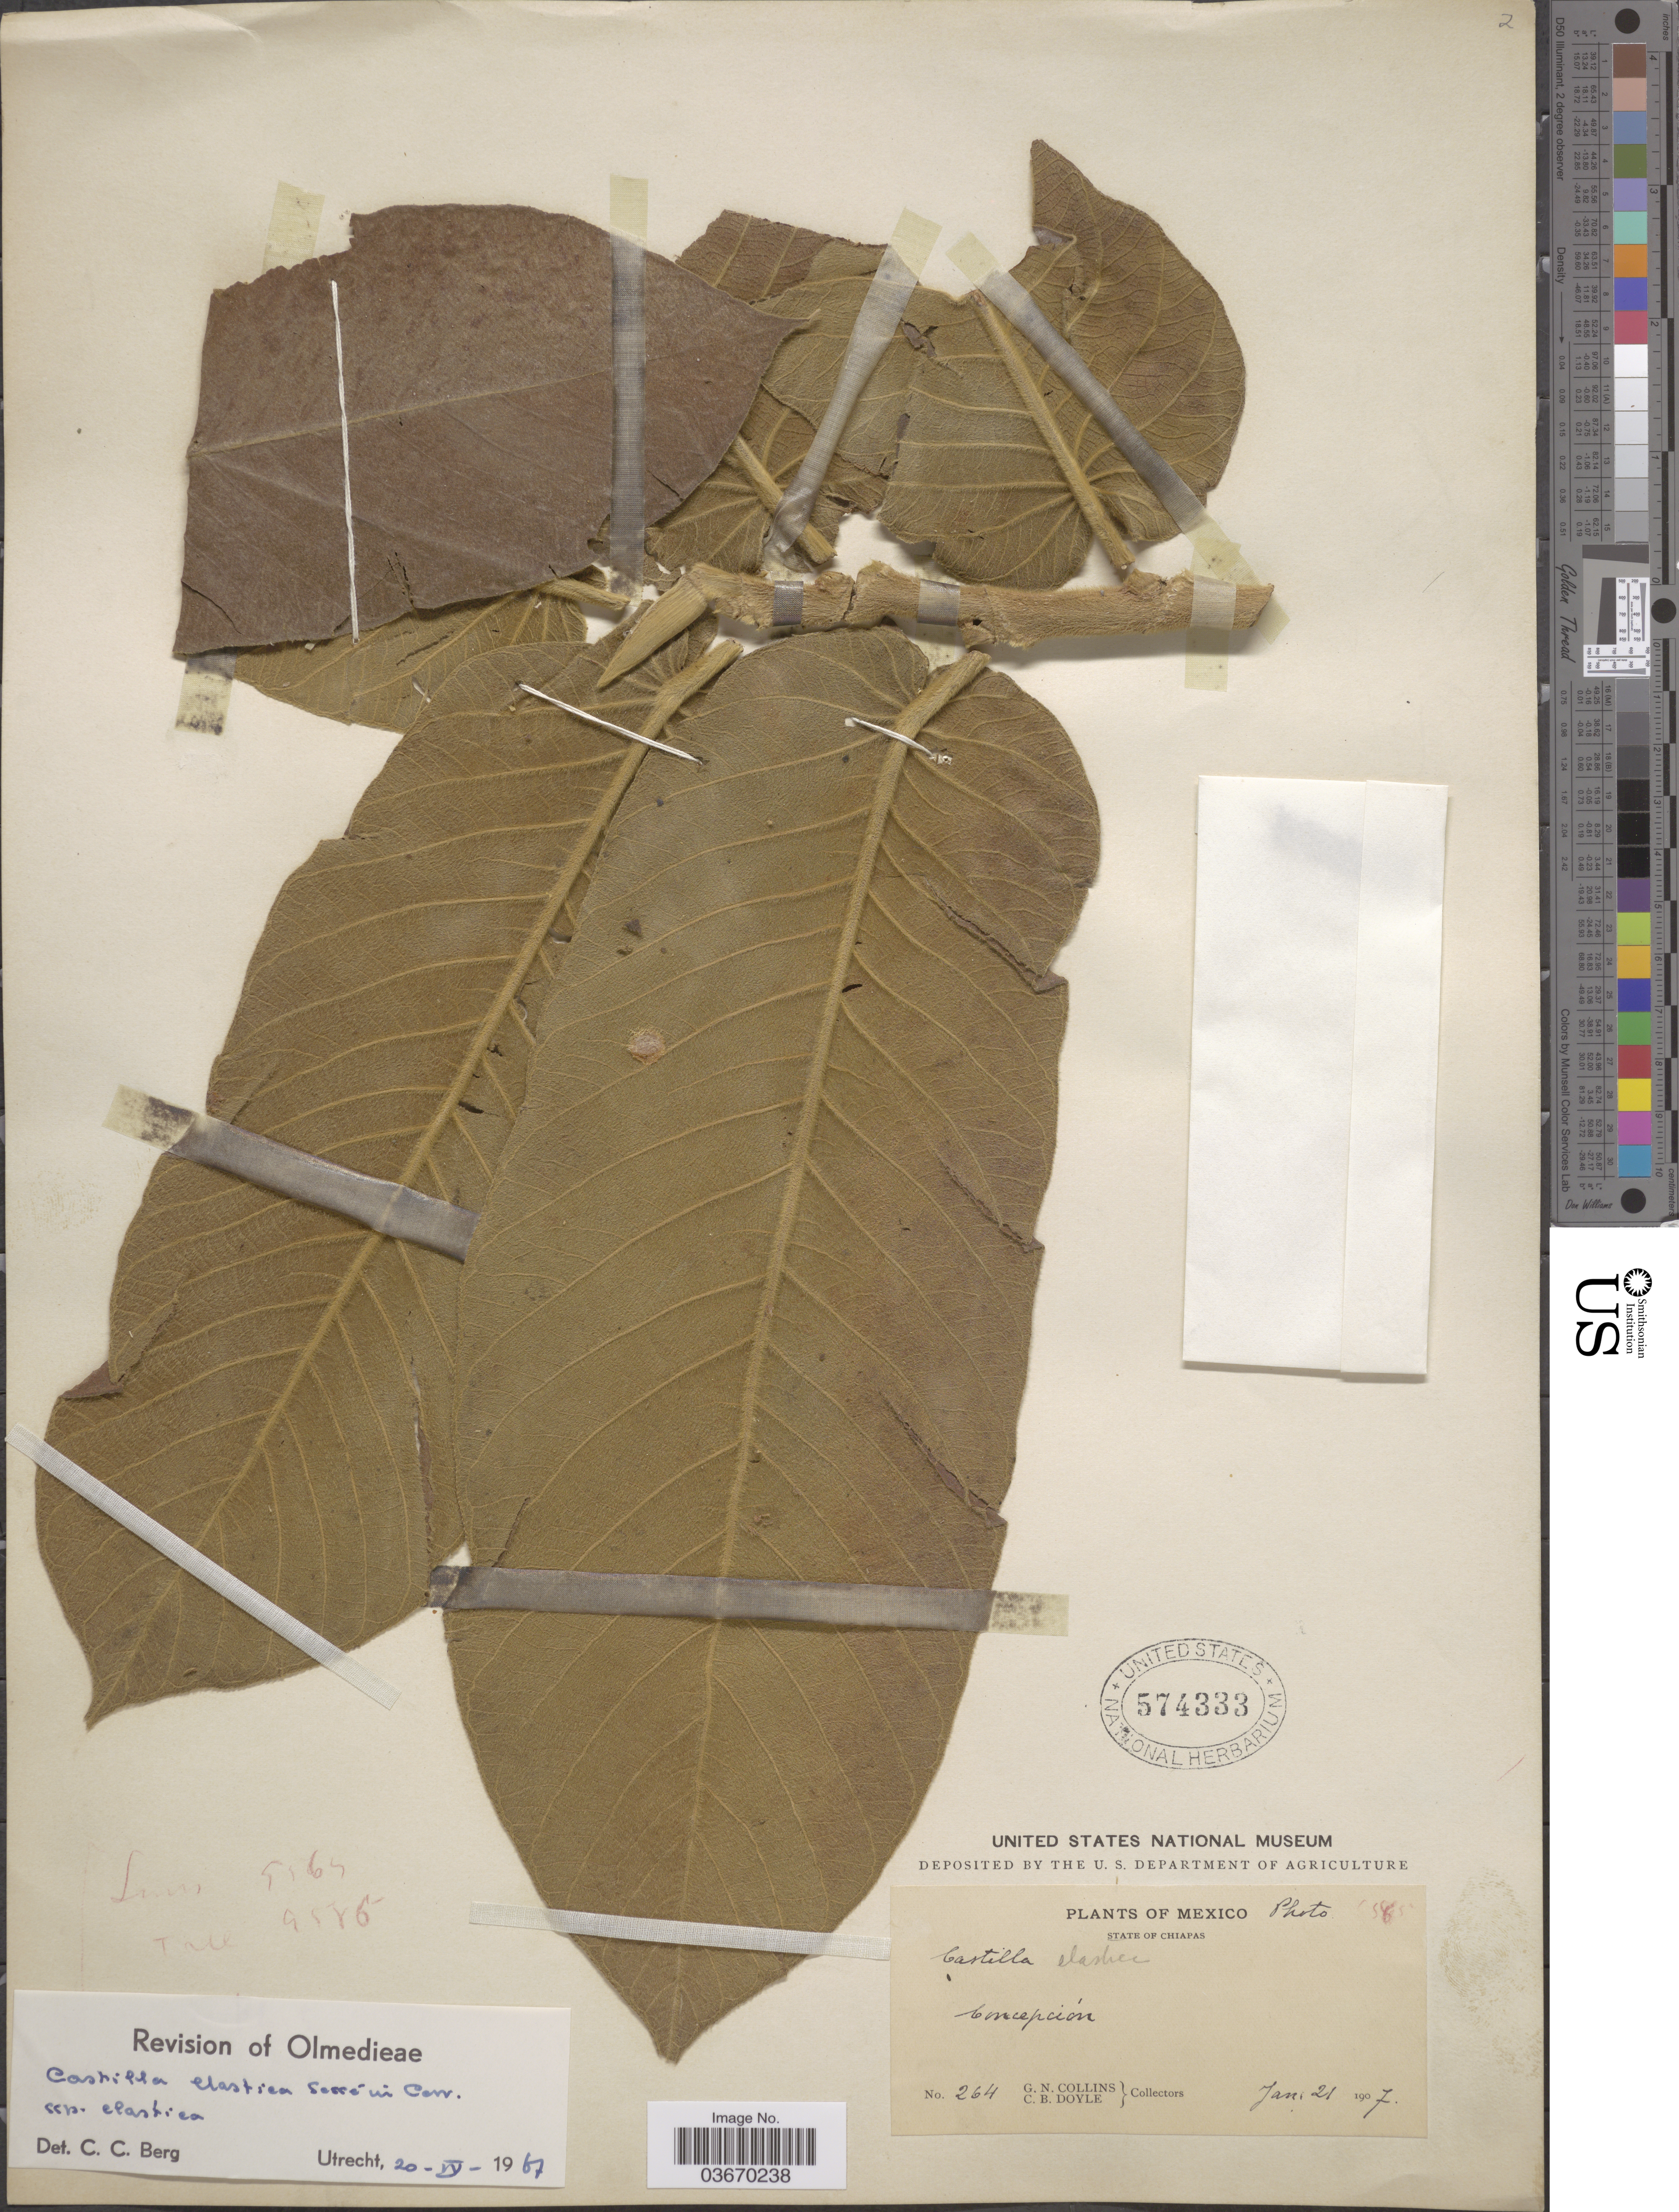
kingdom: Plantae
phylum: Tracheophyta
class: Magnoliopsida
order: Rosales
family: Moraceae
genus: Castilla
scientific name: Castilla elastica subsp. elastica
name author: Sessé ex Cerv.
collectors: G. Collins & C. Doyle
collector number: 264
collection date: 1907-01-21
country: Mexico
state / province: Chiapas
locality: Concepción.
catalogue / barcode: US 574333